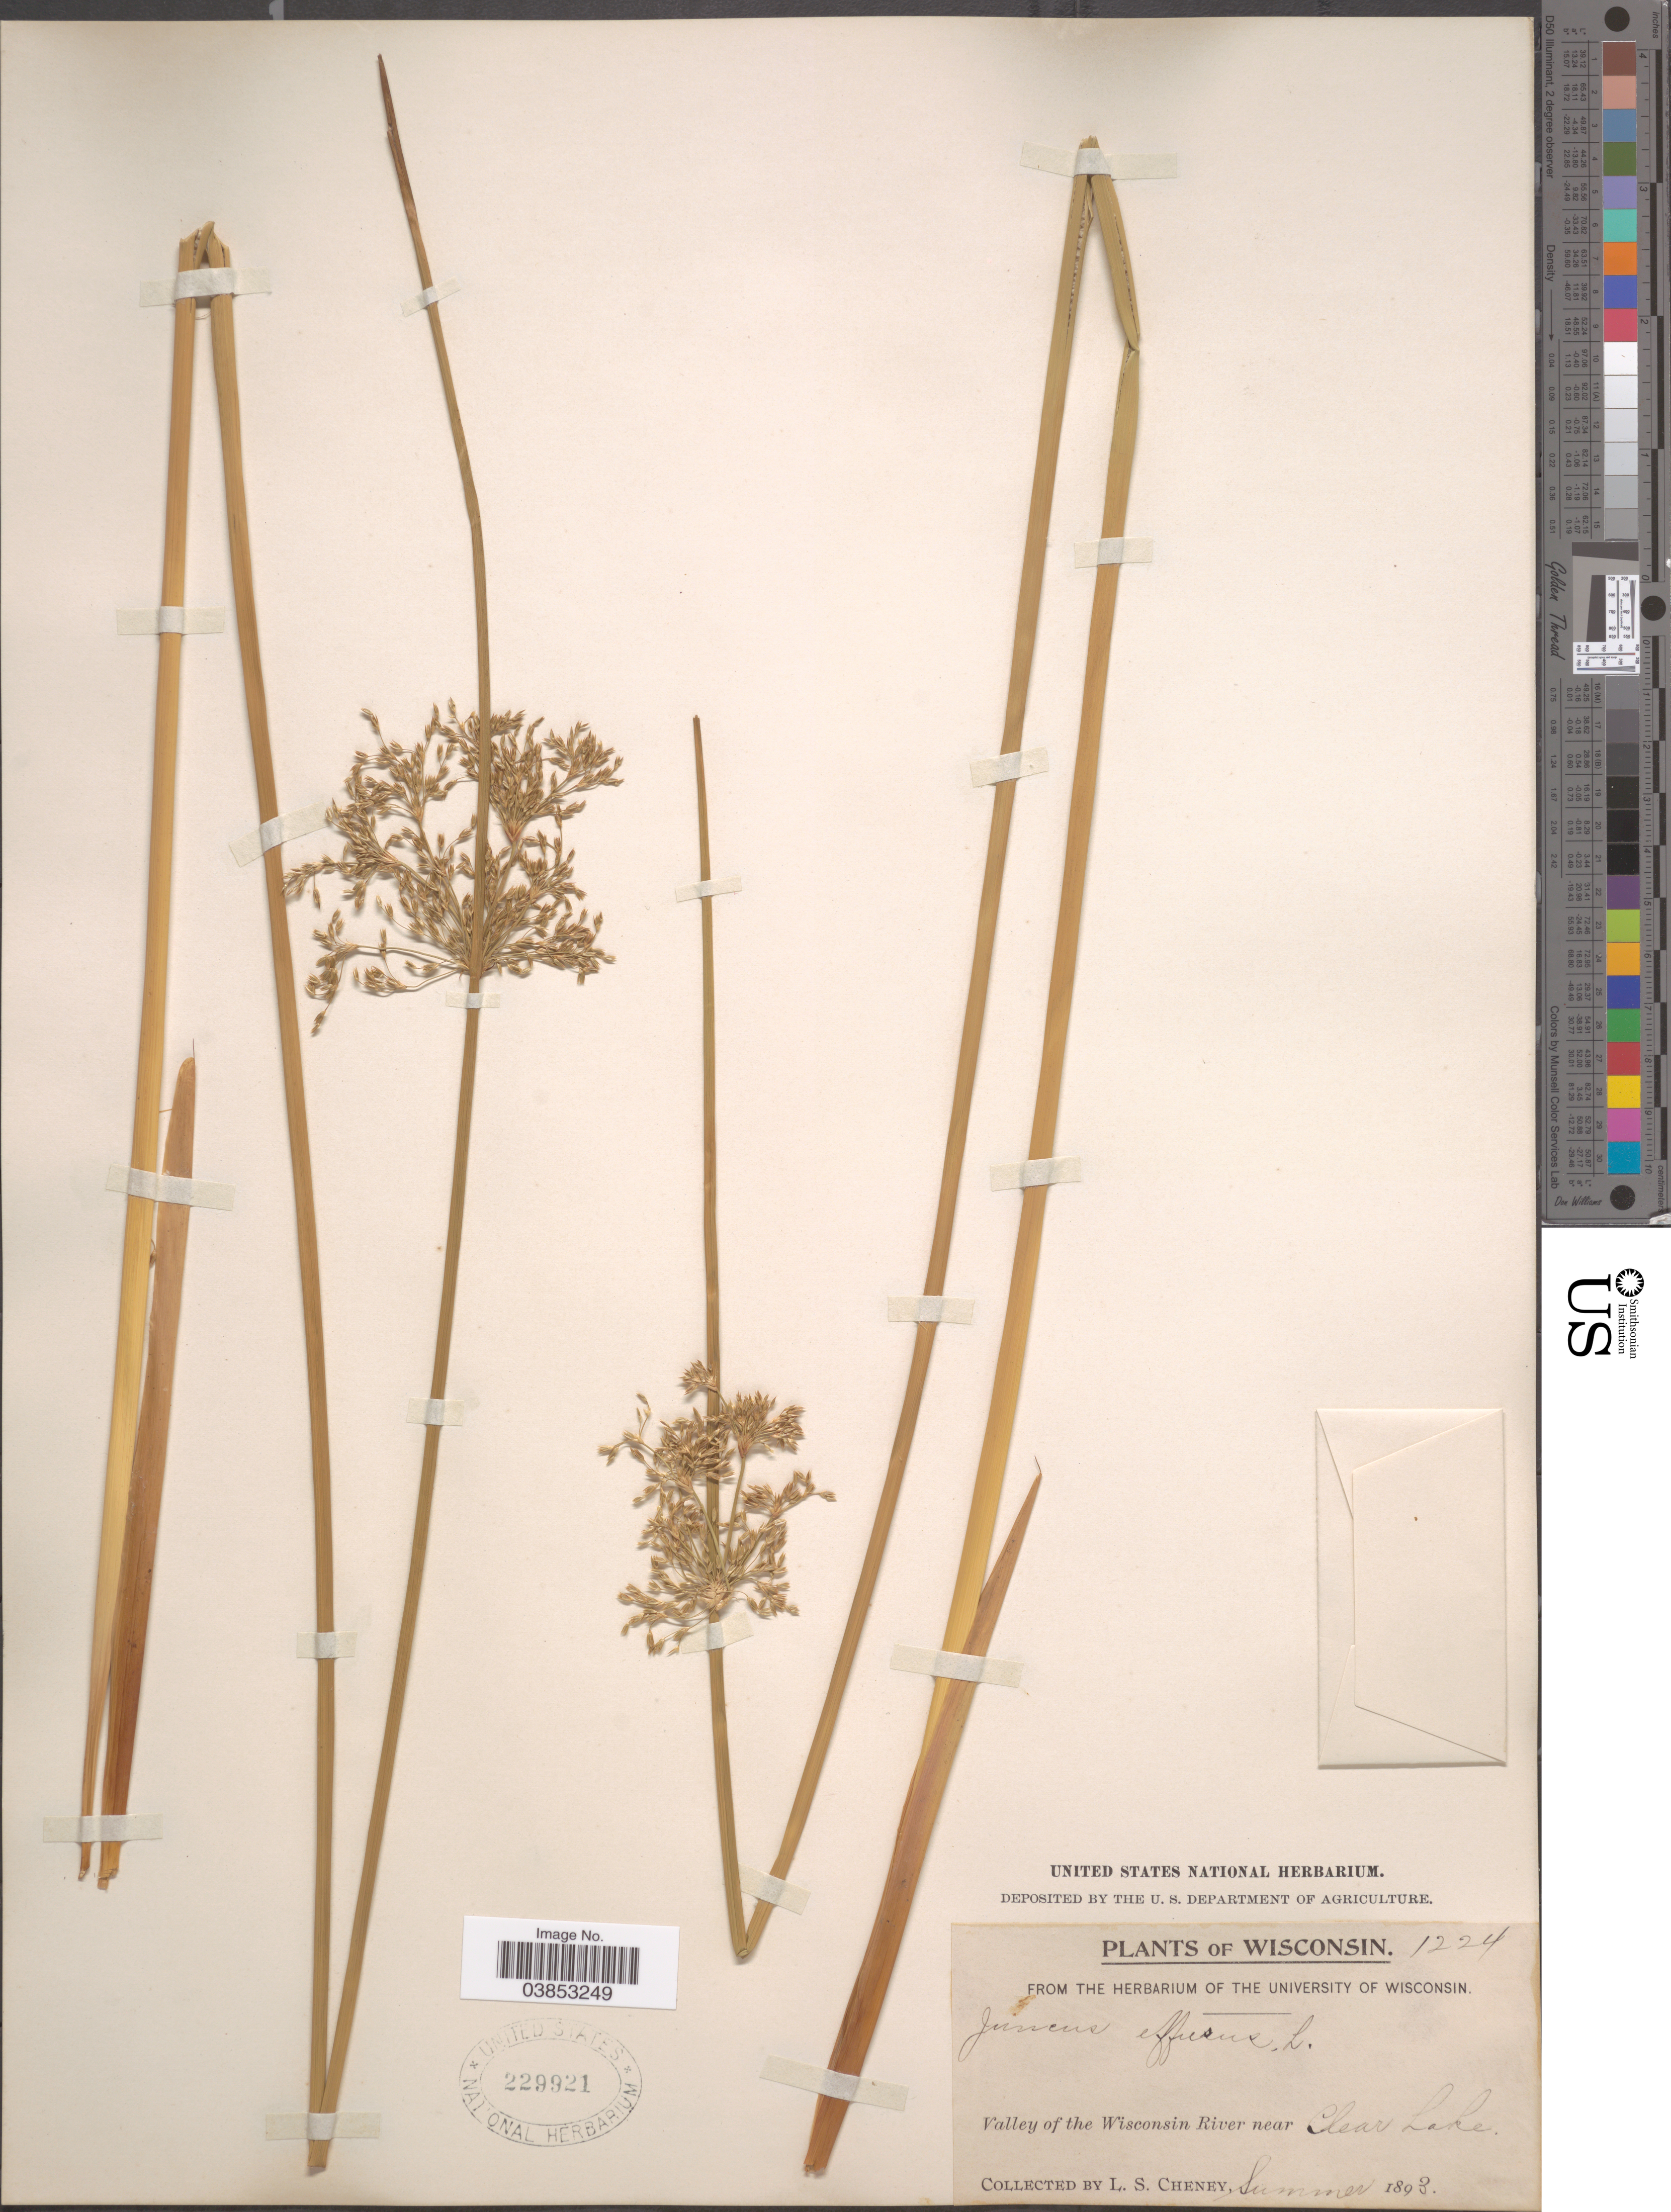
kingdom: Plantae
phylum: Tracheophyta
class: Liliopsida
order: Poales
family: Juncaceae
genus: Juncus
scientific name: Juncus effusus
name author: L.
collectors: L. Cheney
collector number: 1224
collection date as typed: Summer 1893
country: United States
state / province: Wisconsin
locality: Valley of the Wisconsin River near Clear Lake.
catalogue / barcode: US 229921